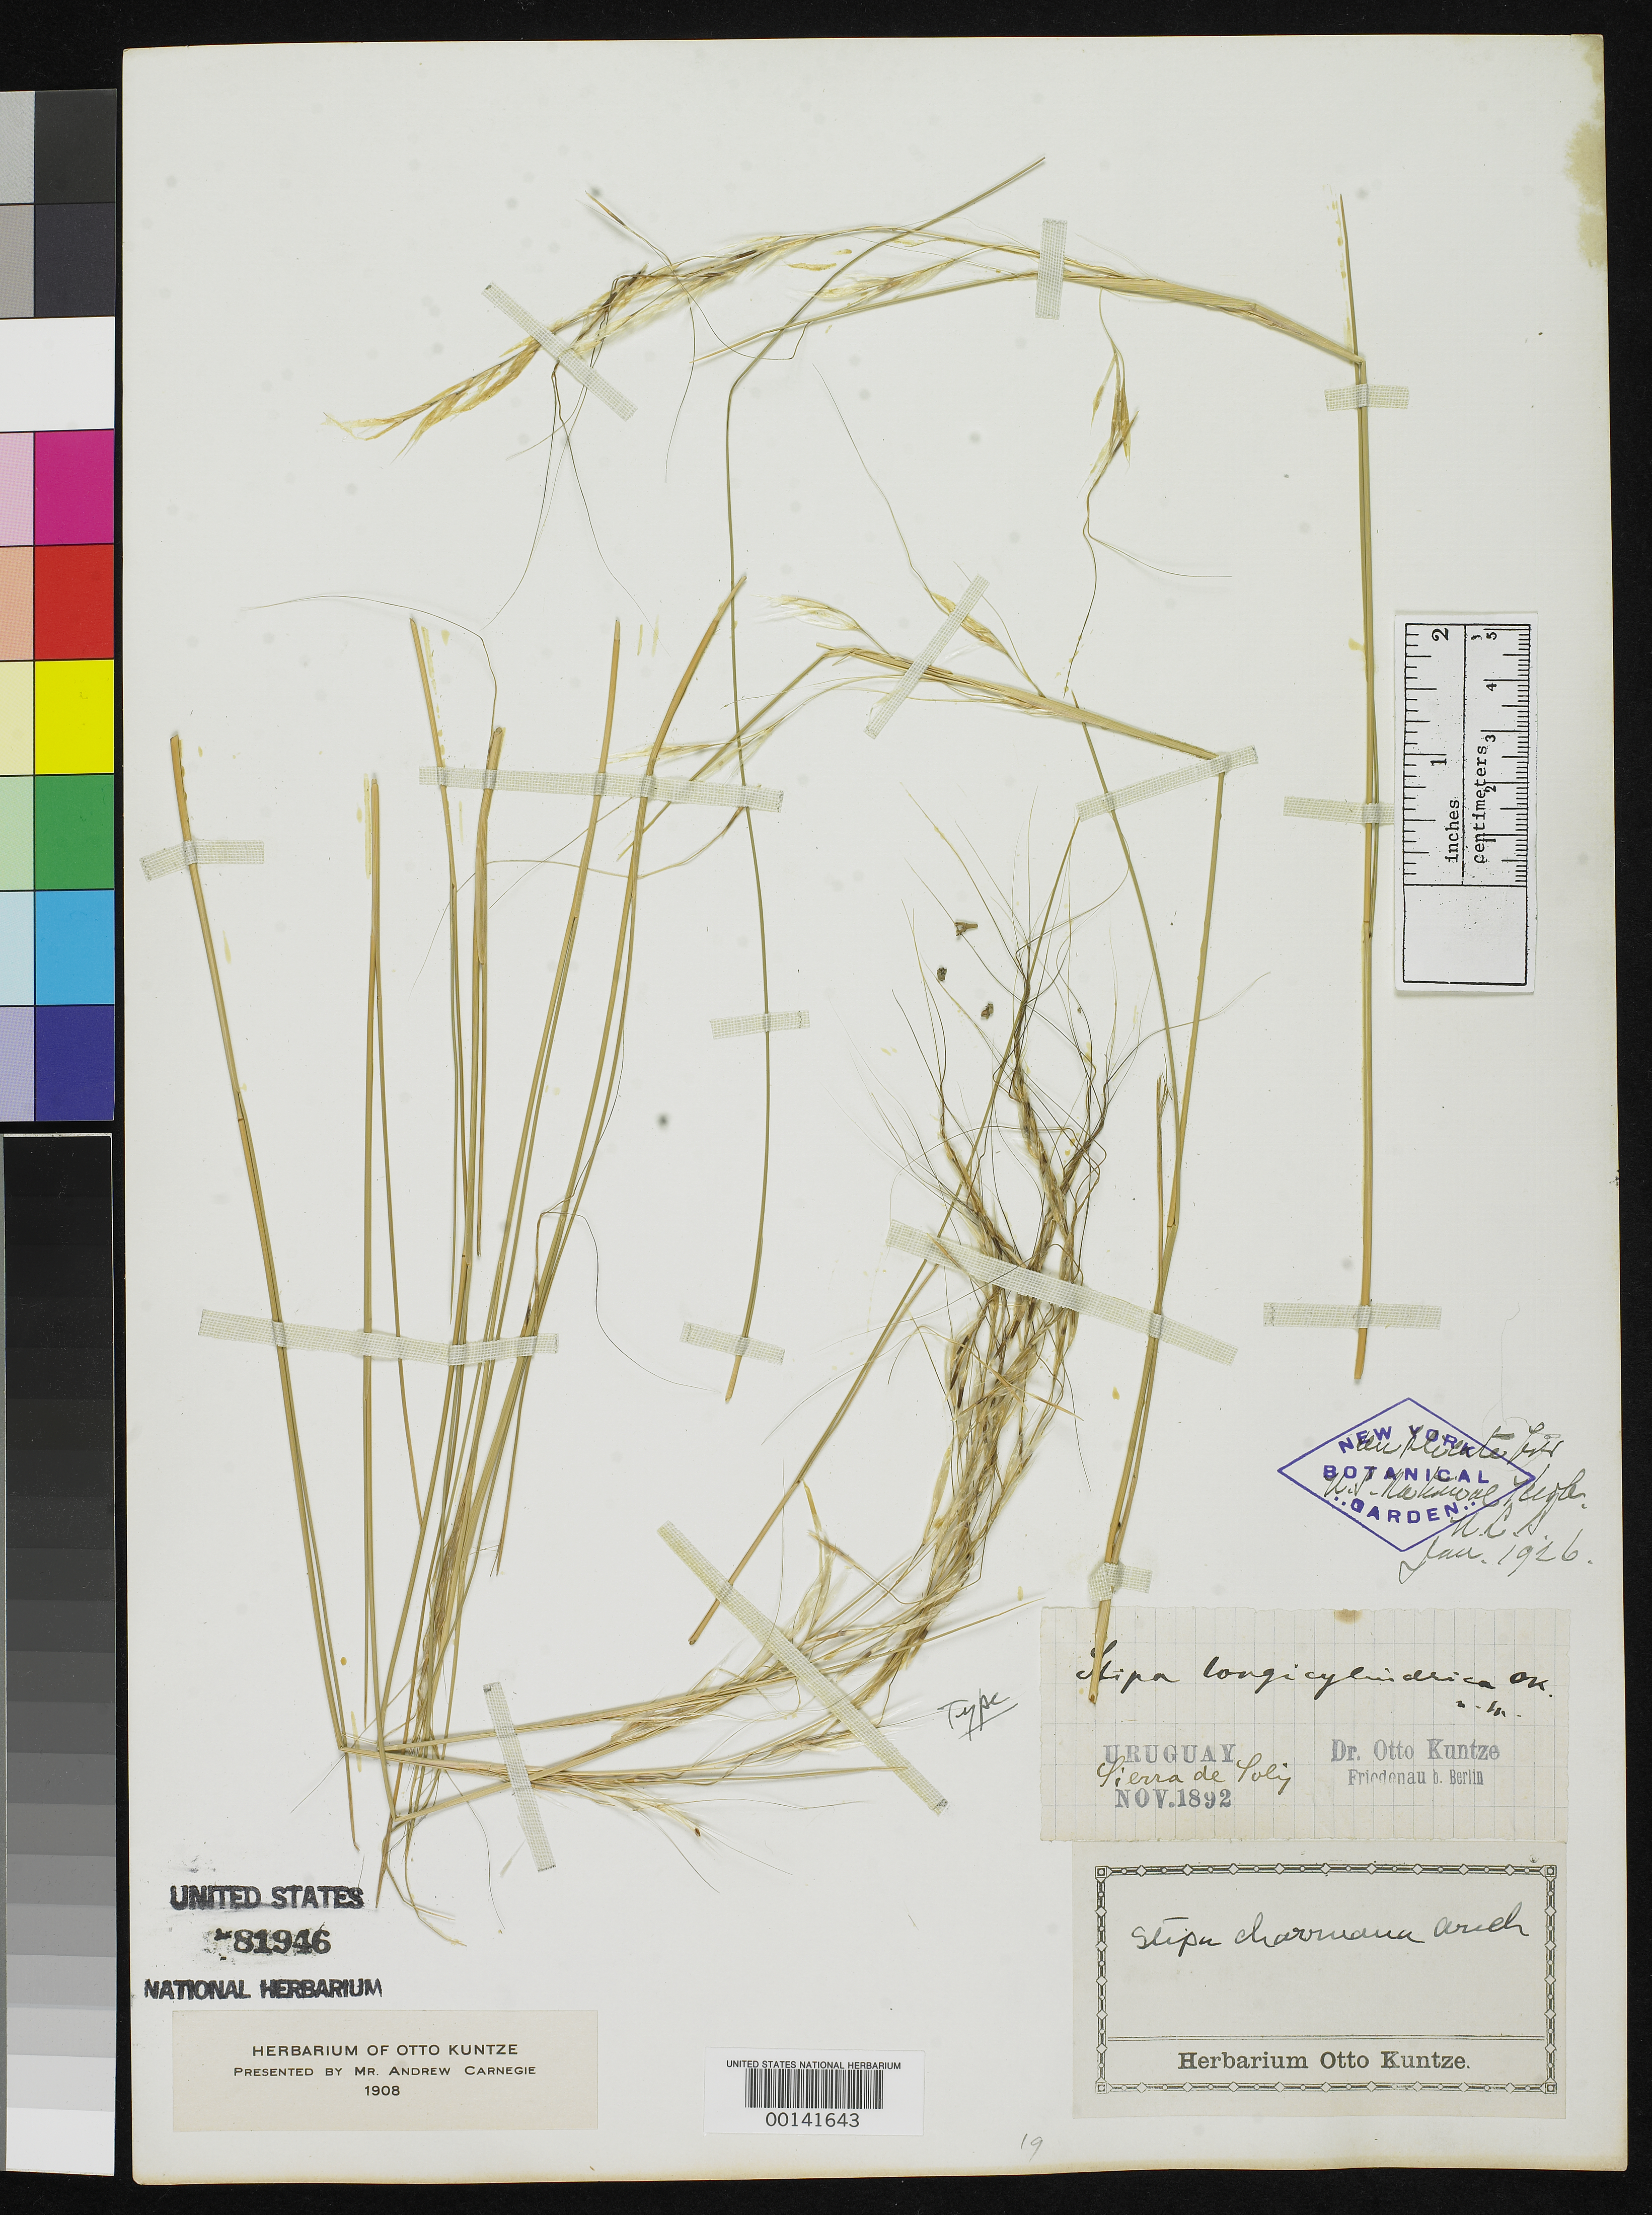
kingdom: Plantae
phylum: Tracheophyta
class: Liliopsida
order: Poales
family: Poaceae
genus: Stipa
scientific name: Stipa longicylindrica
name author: Kuntze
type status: Isotype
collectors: C.E.O. Kuntze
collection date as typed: Nov 1892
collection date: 1892-11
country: Uruguay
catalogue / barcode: US 81946